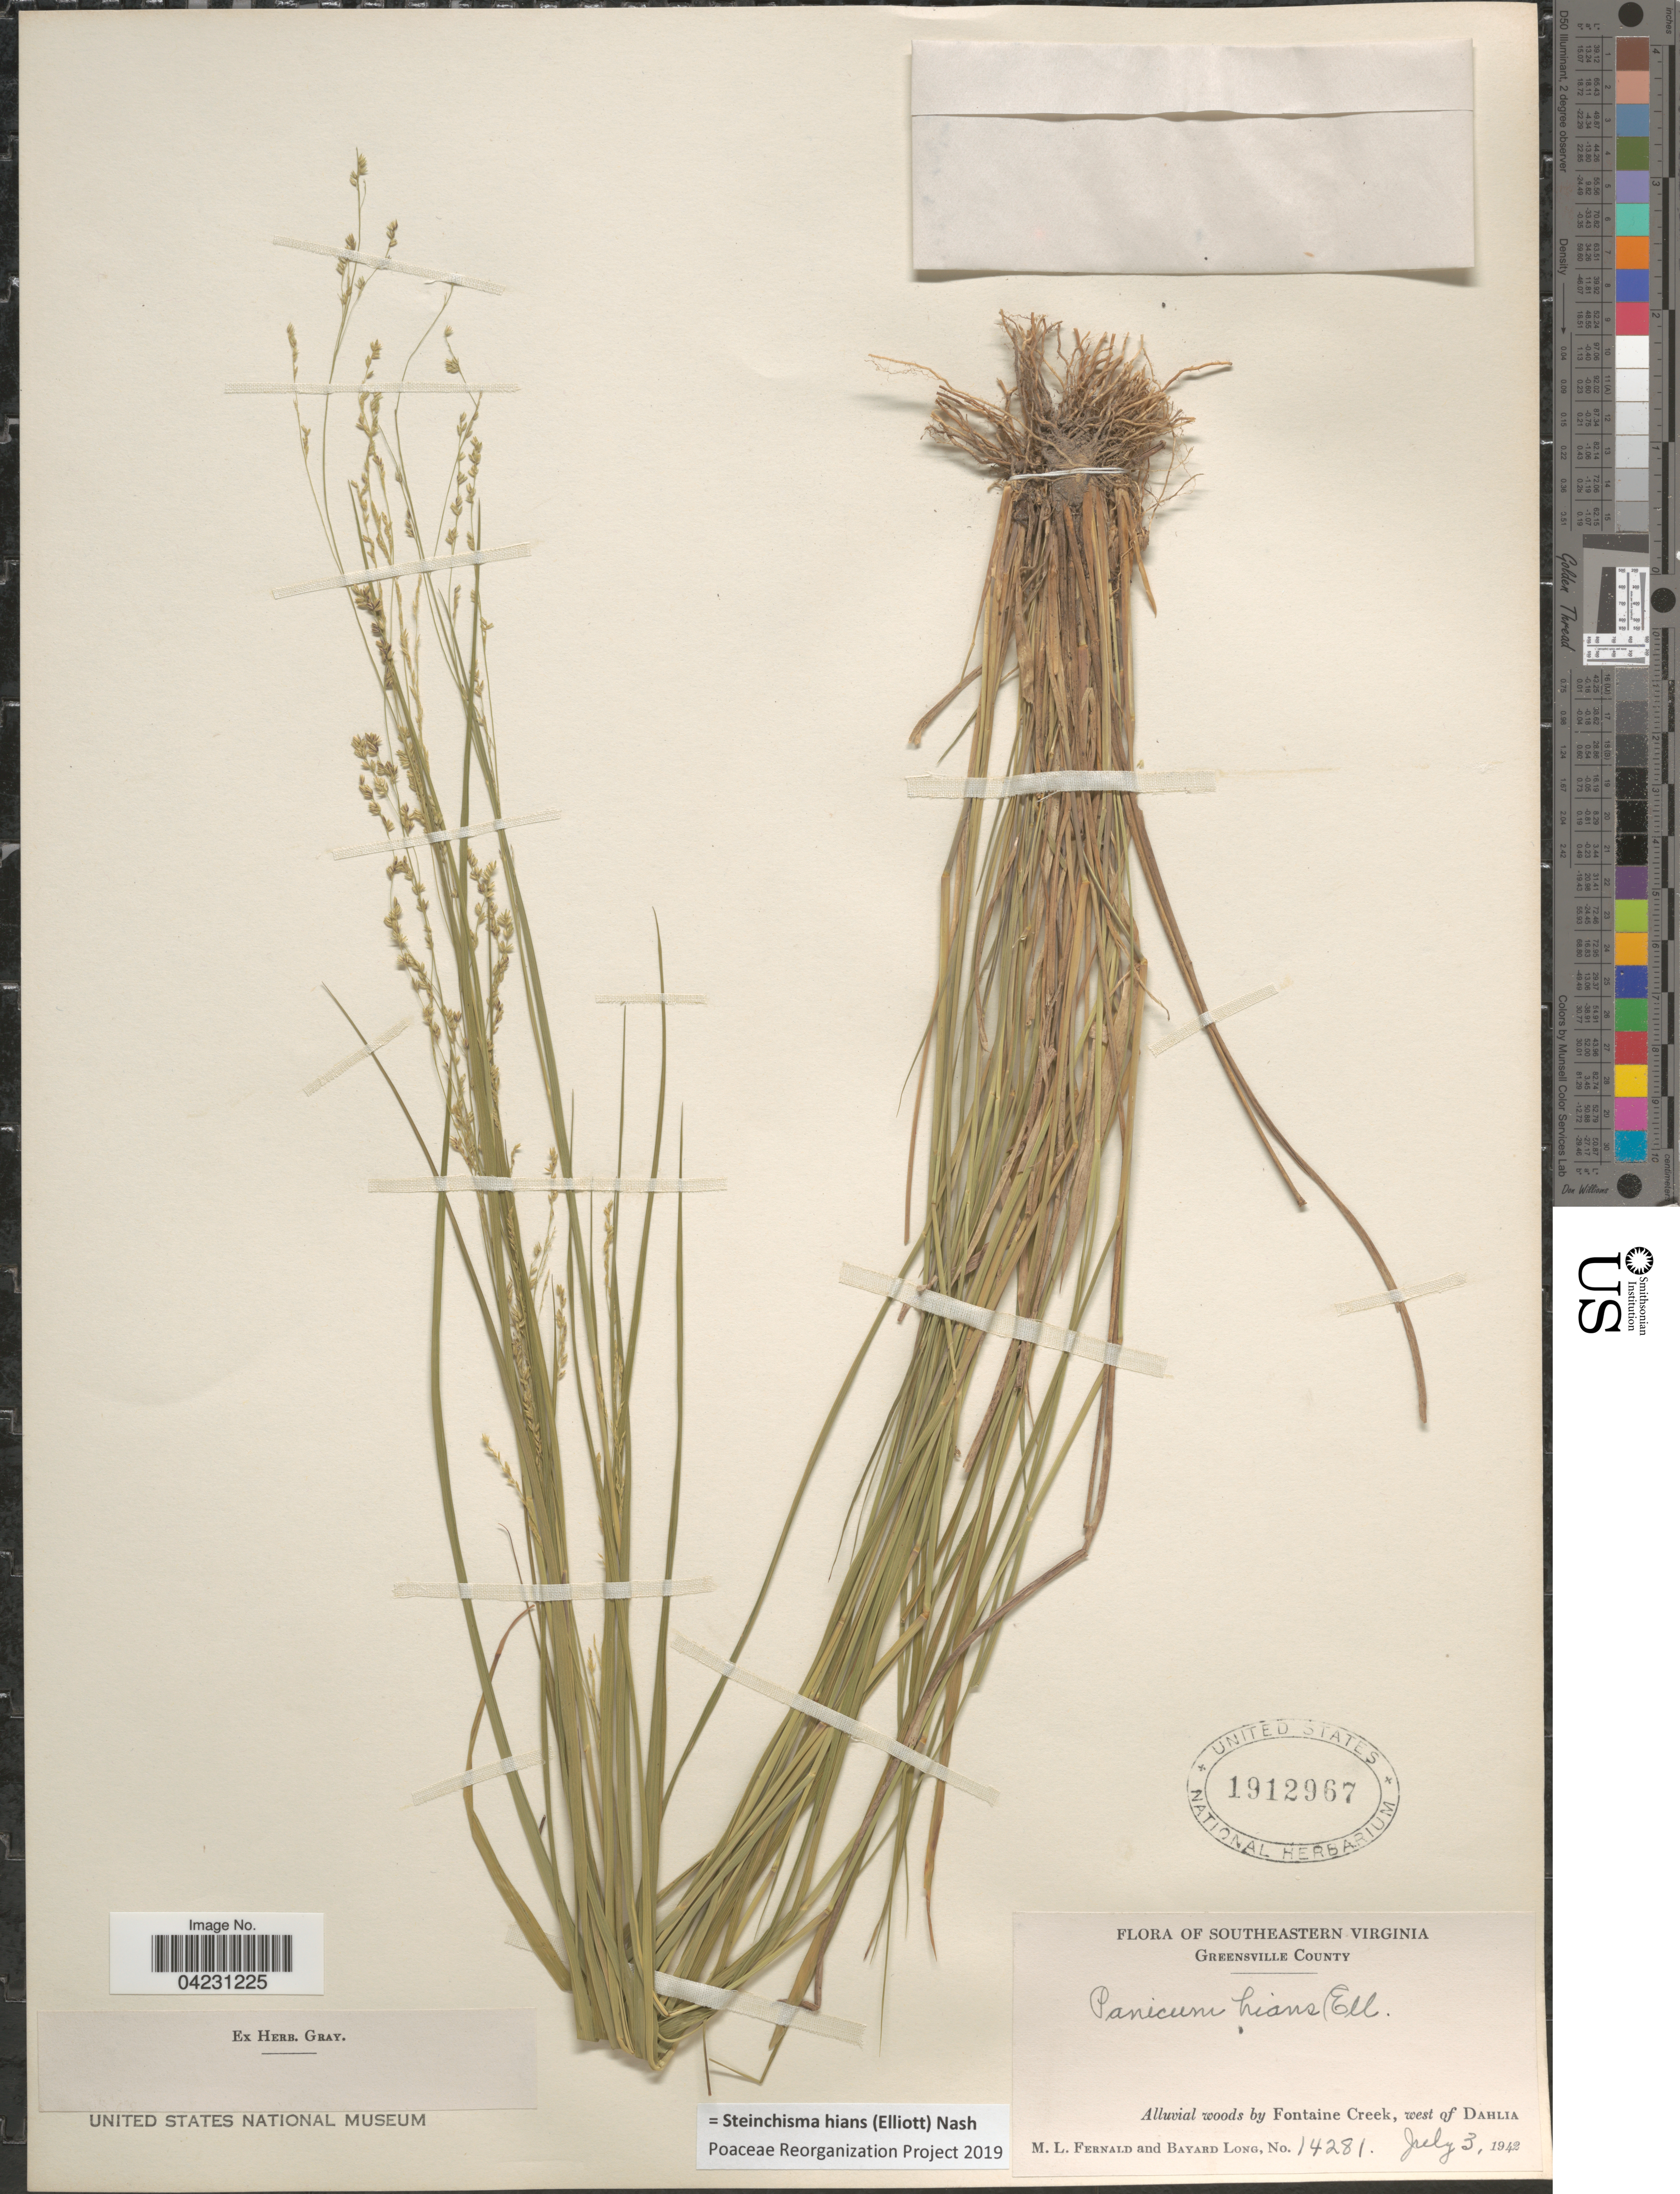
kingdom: Plantae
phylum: Tracheophyta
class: Liliopsida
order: Poales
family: Poaceae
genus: Steinchisma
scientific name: Steinchisma hians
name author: (Elliott) Nash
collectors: M. L. Fernald & B. Long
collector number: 14281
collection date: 1942-07-03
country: United States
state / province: Virginia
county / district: Greensville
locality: Southeastern Virginia. Greensville County. Alluvial woods by Fontaine Creek, west of Dahlia.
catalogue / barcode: US 1912967